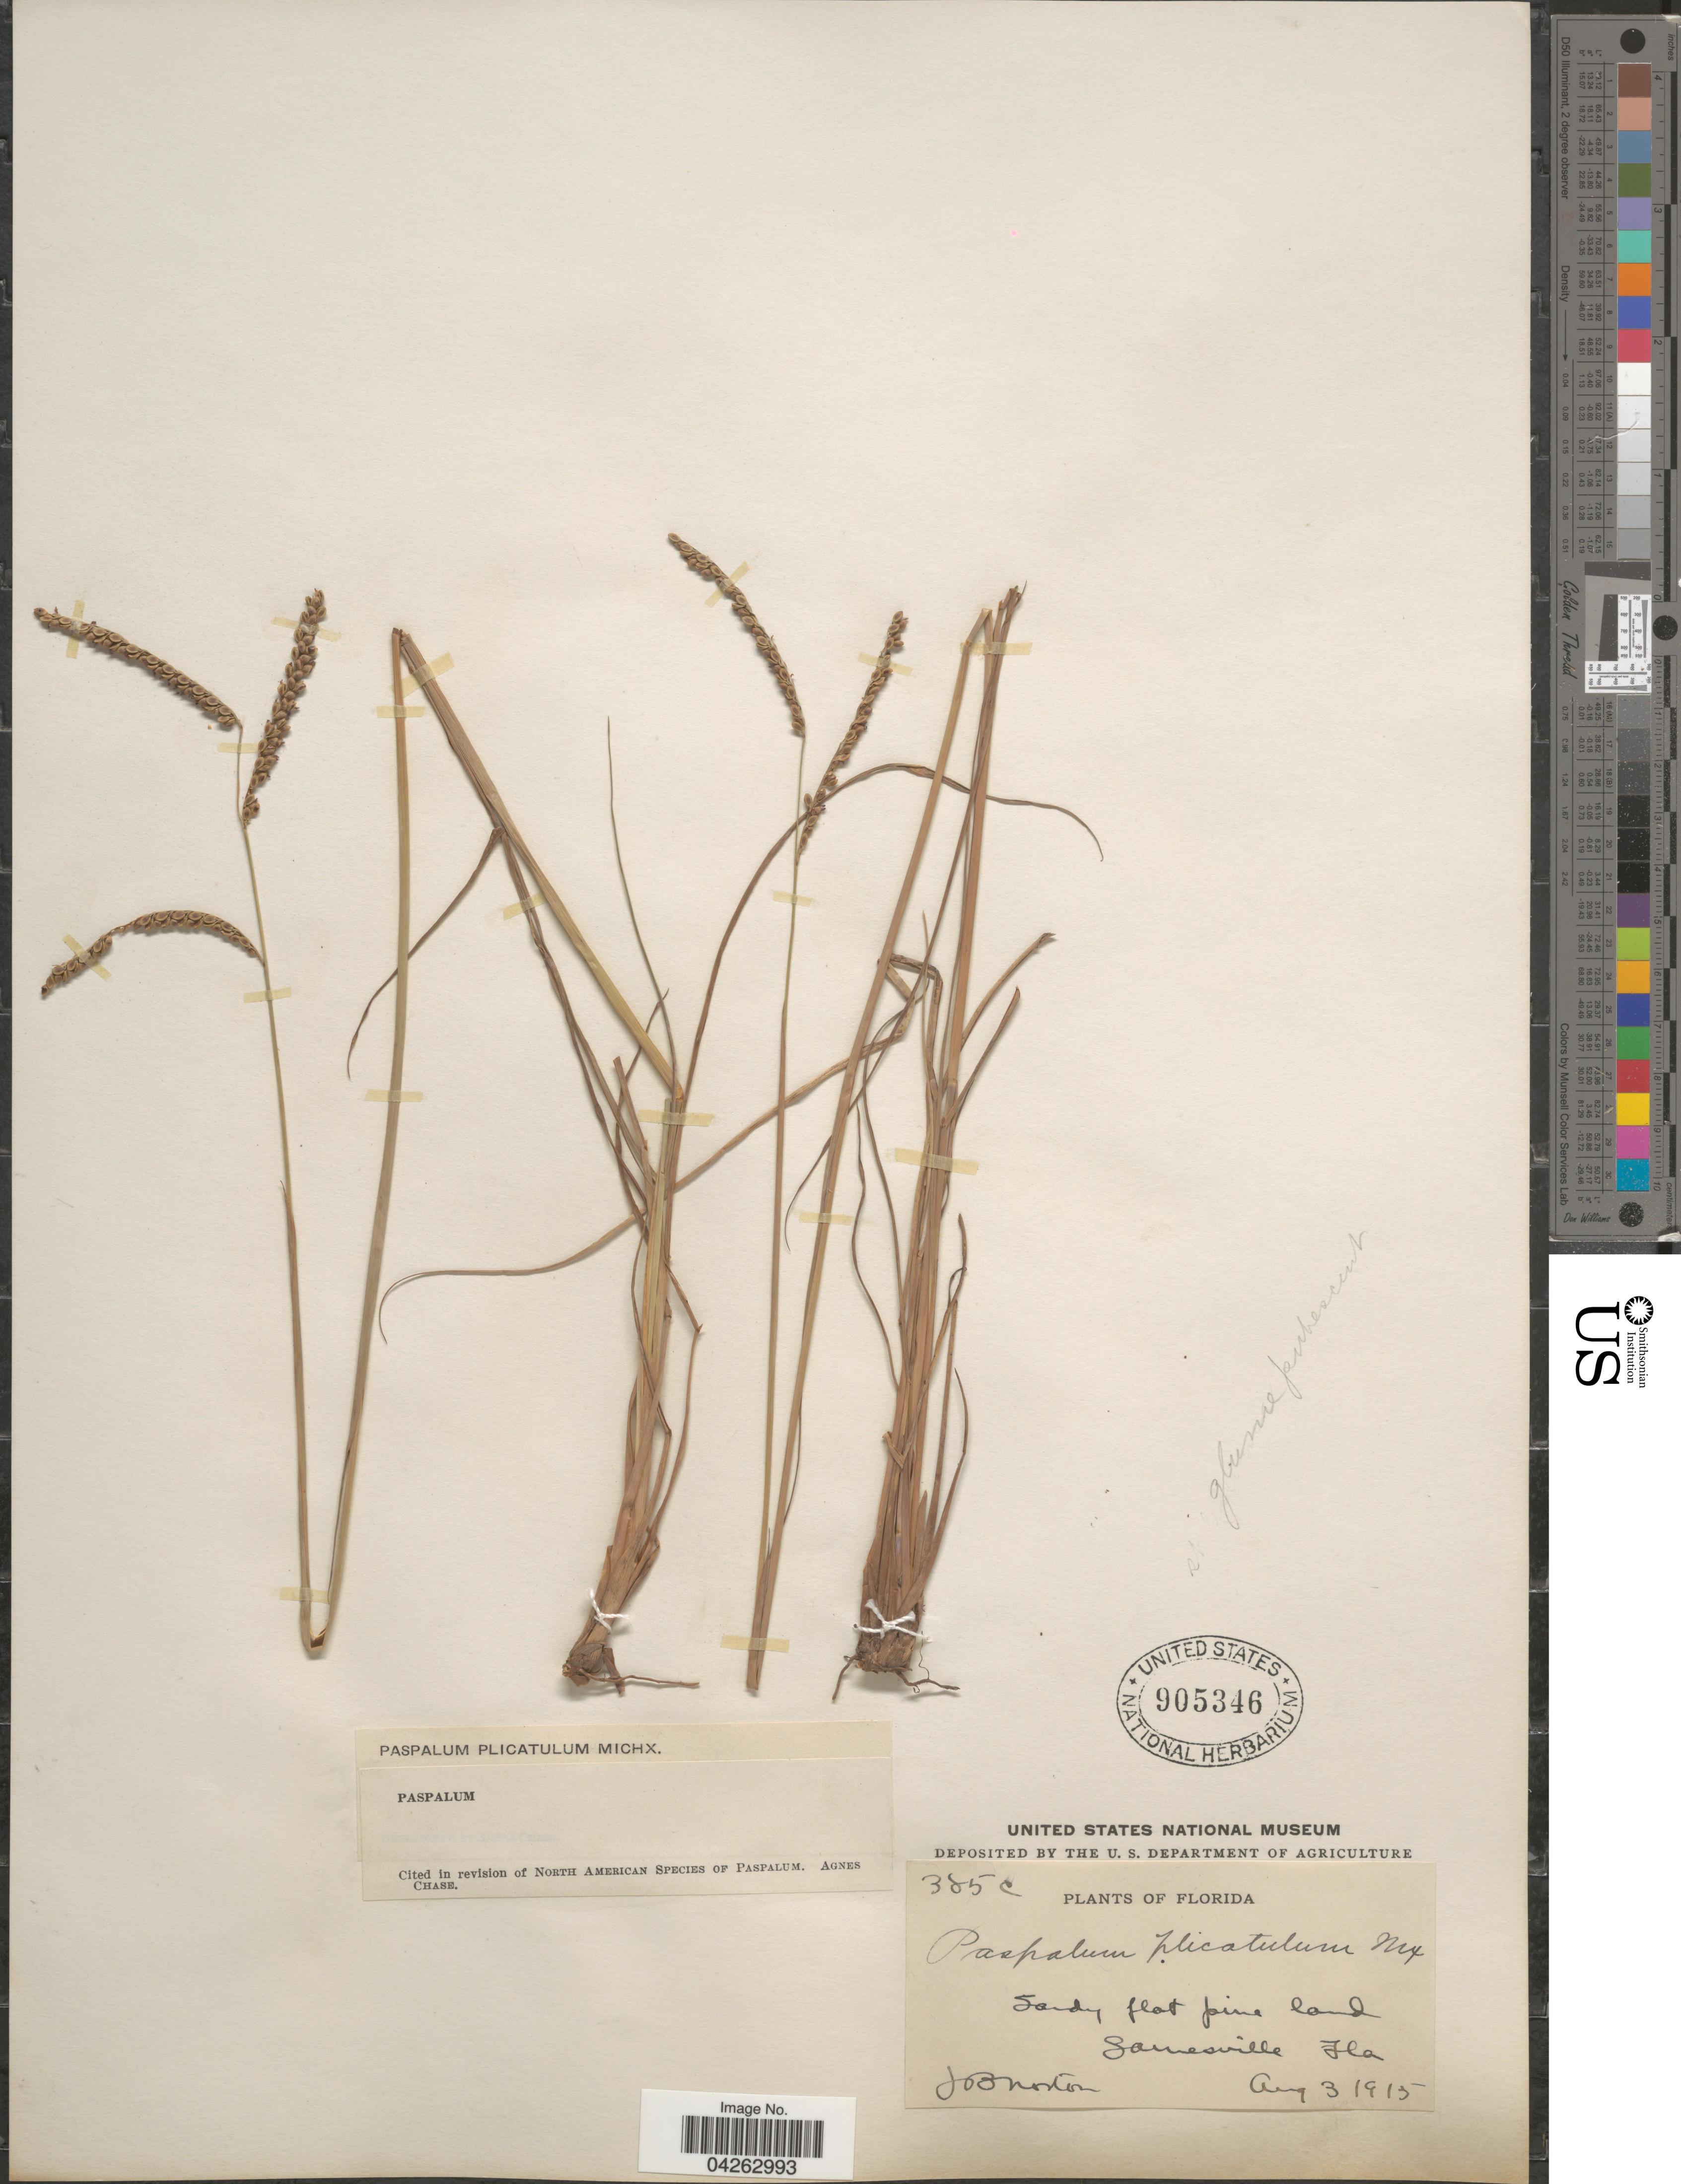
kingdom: Plantae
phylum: Tracheophyta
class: Liliopsida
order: Poales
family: Poaceae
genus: Paspalum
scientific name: Paspalum plicatulum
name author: Michx.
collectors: J. B. Norton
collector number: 385c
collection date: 1915-08-03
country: United States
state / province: Florida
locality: Sandy flat pine land. Jamesville.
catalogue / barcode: US 905346